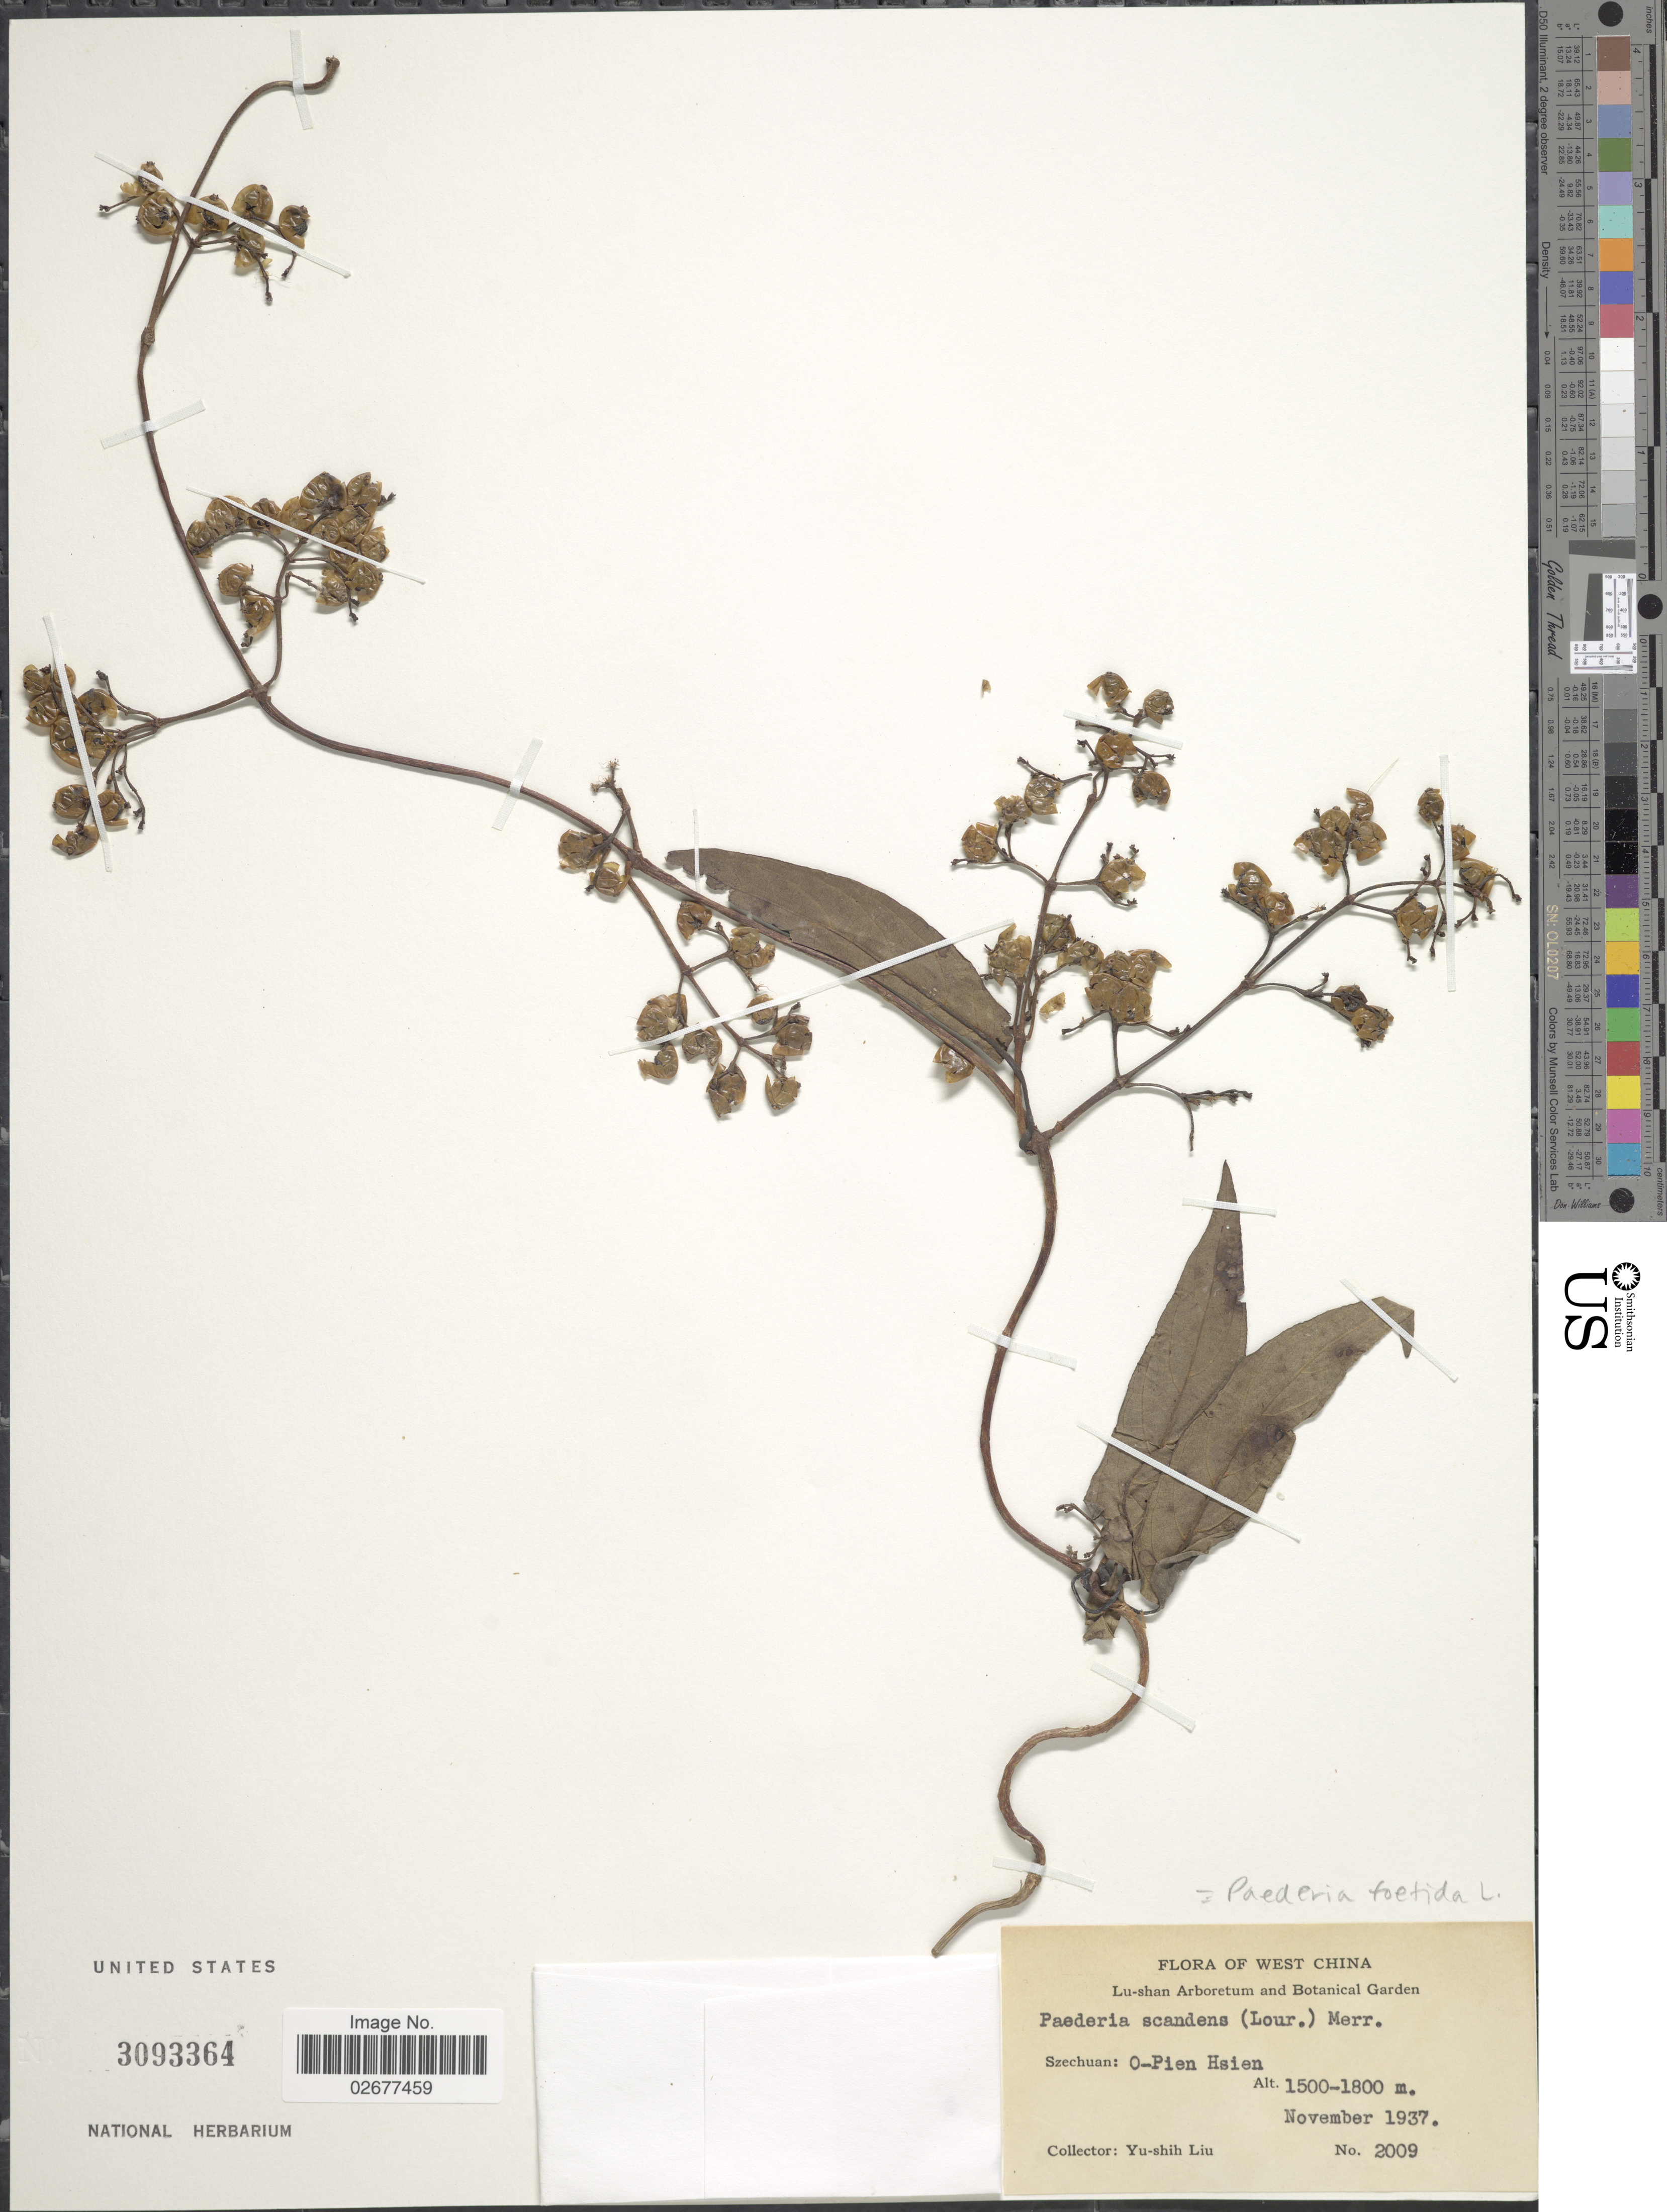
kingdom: Plantae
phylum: Tracheophyta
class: Magnoliopsida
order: Gentianales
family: Rubiaceae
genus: Paederia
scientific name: Paederia foetida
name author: L.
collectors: Y.-S. Liu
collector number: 2009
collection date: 1937-11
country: China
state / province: Sichuan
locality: West China. Szechuan: O-Pien Hsien.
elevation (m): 1500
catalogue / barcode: US 3093364